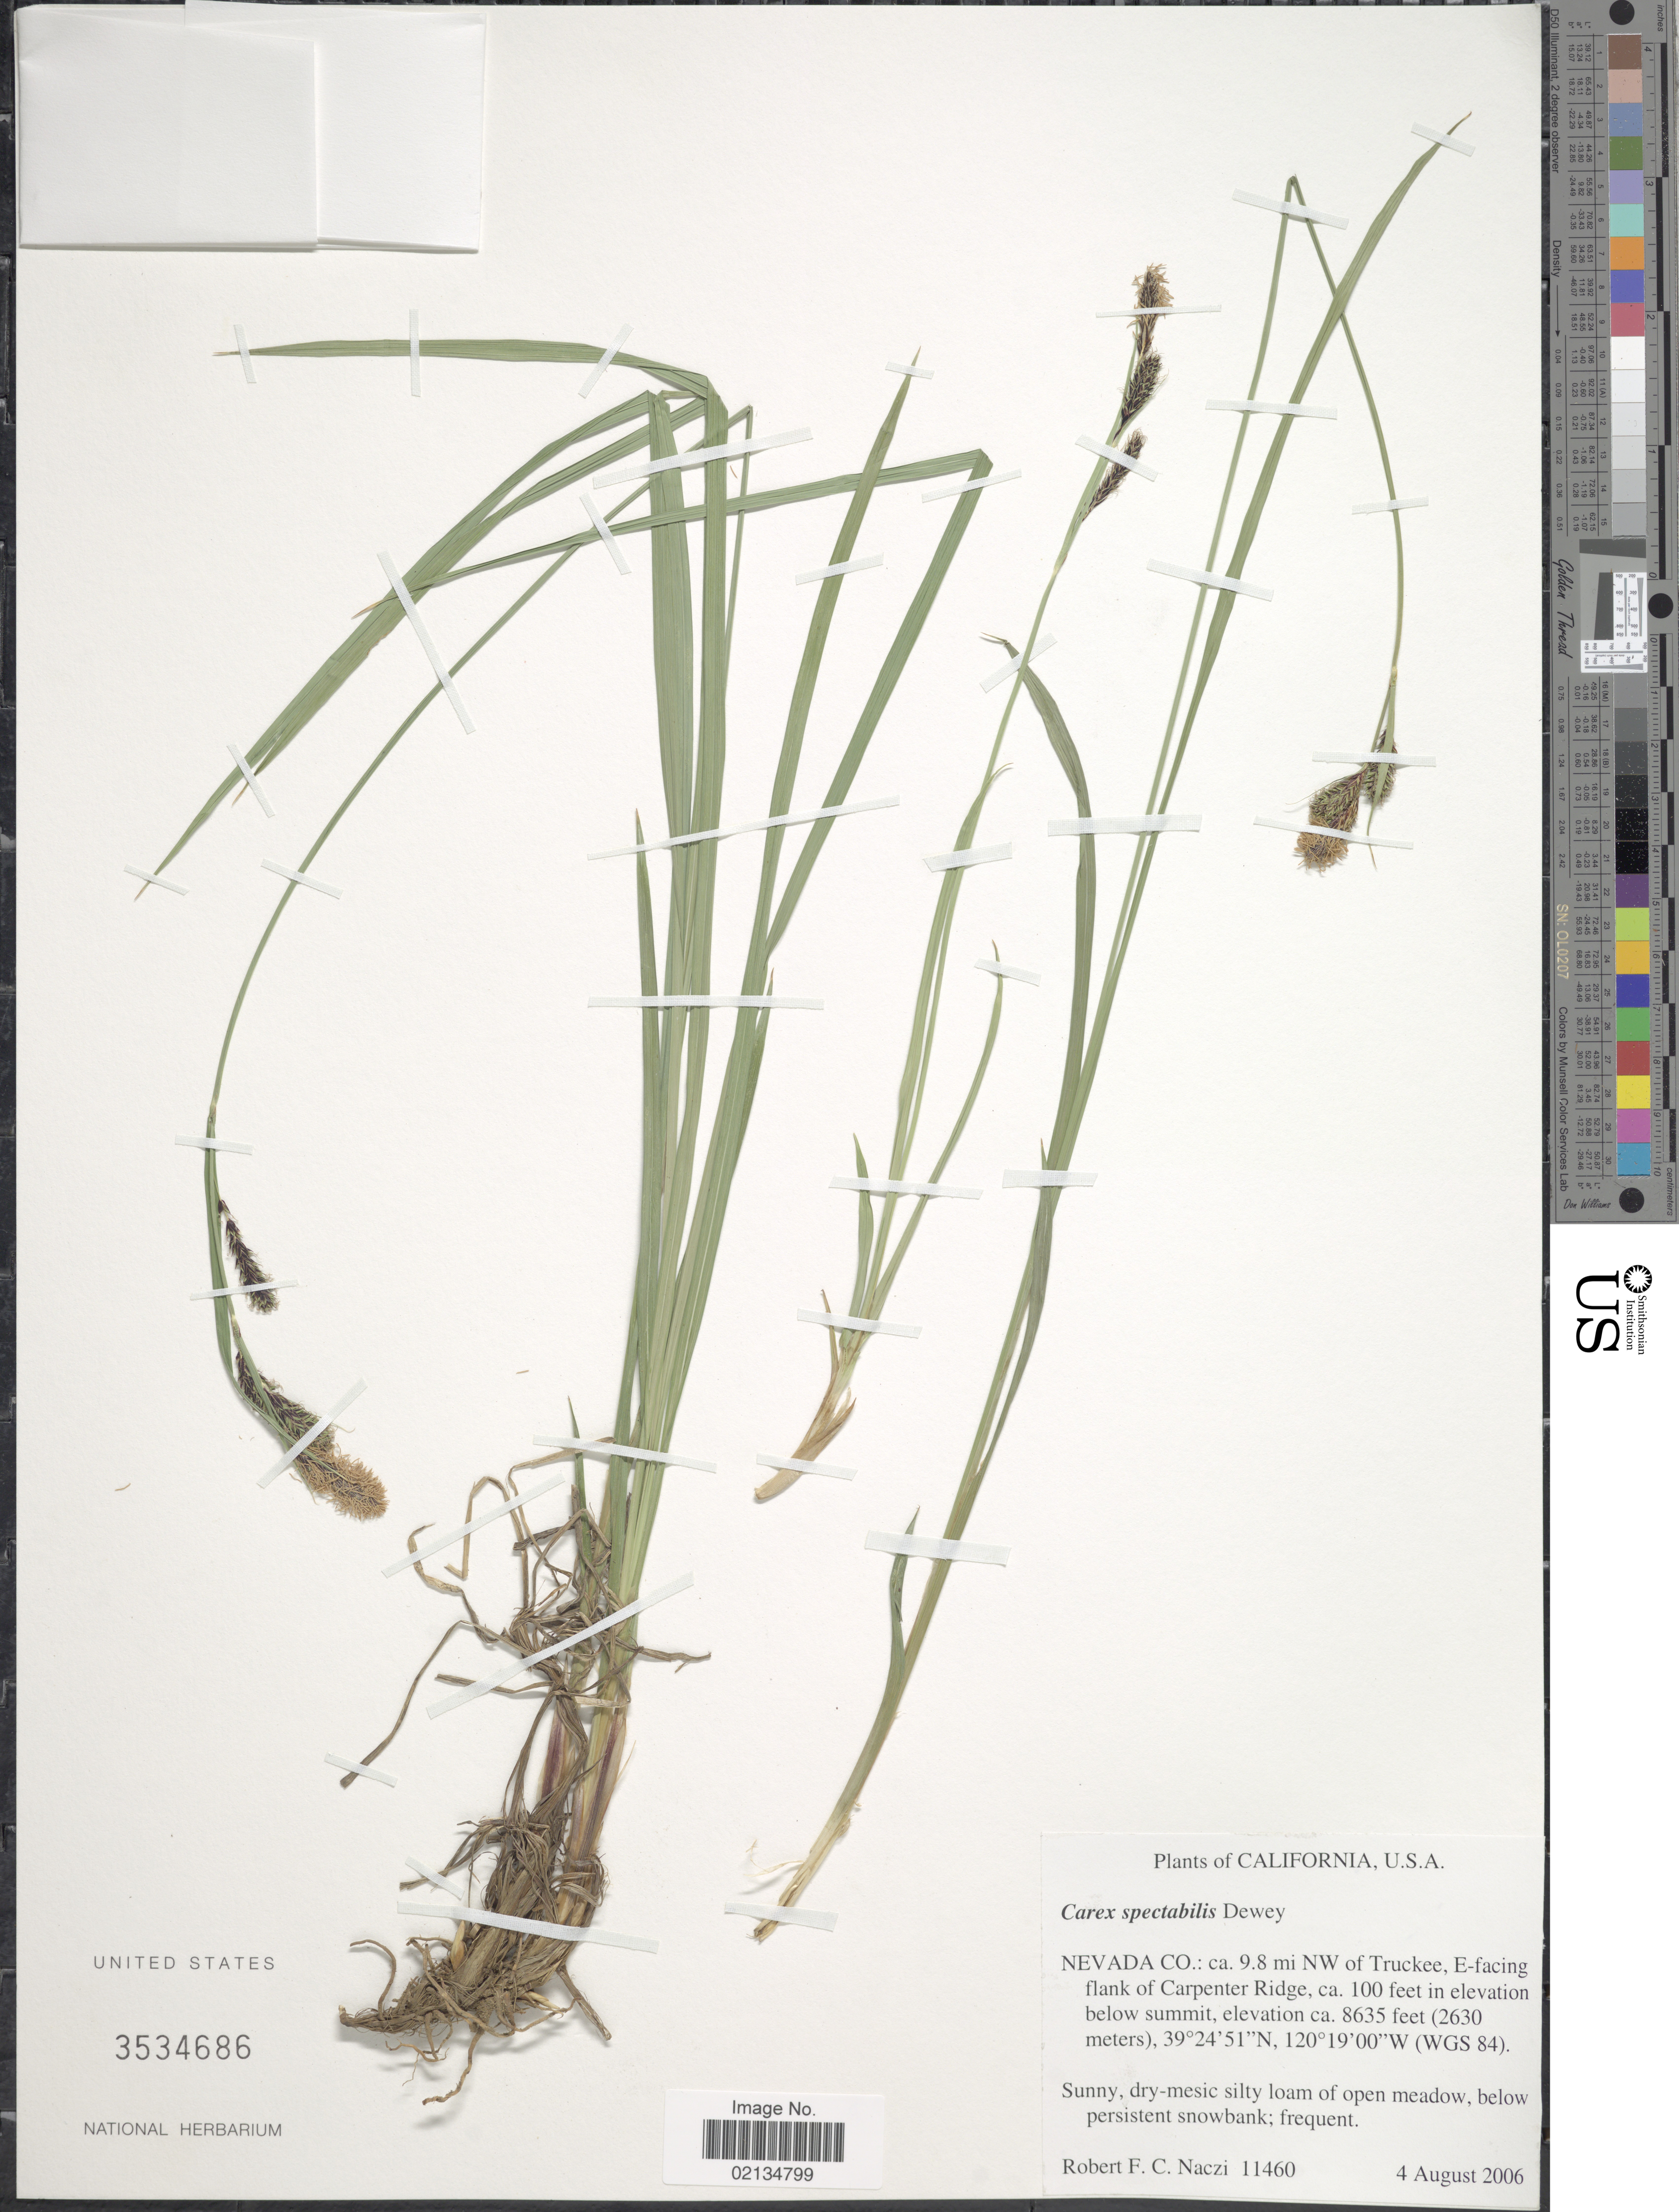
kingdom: Plantae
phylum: Tracheophyta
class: Liliopsida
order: Poales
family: Cyperaceae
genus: Carex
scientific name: Carex spectabilis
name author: Dewey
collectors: R. F. C. Naczi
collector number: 11460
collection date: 2006-08-04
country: United States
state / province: California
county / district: Nevada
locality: Nevada Co.: ca. 9.8 mi NW of Truckee, E-facing flank of Carpenter Ridge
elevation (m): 30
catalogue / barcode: US 3534686